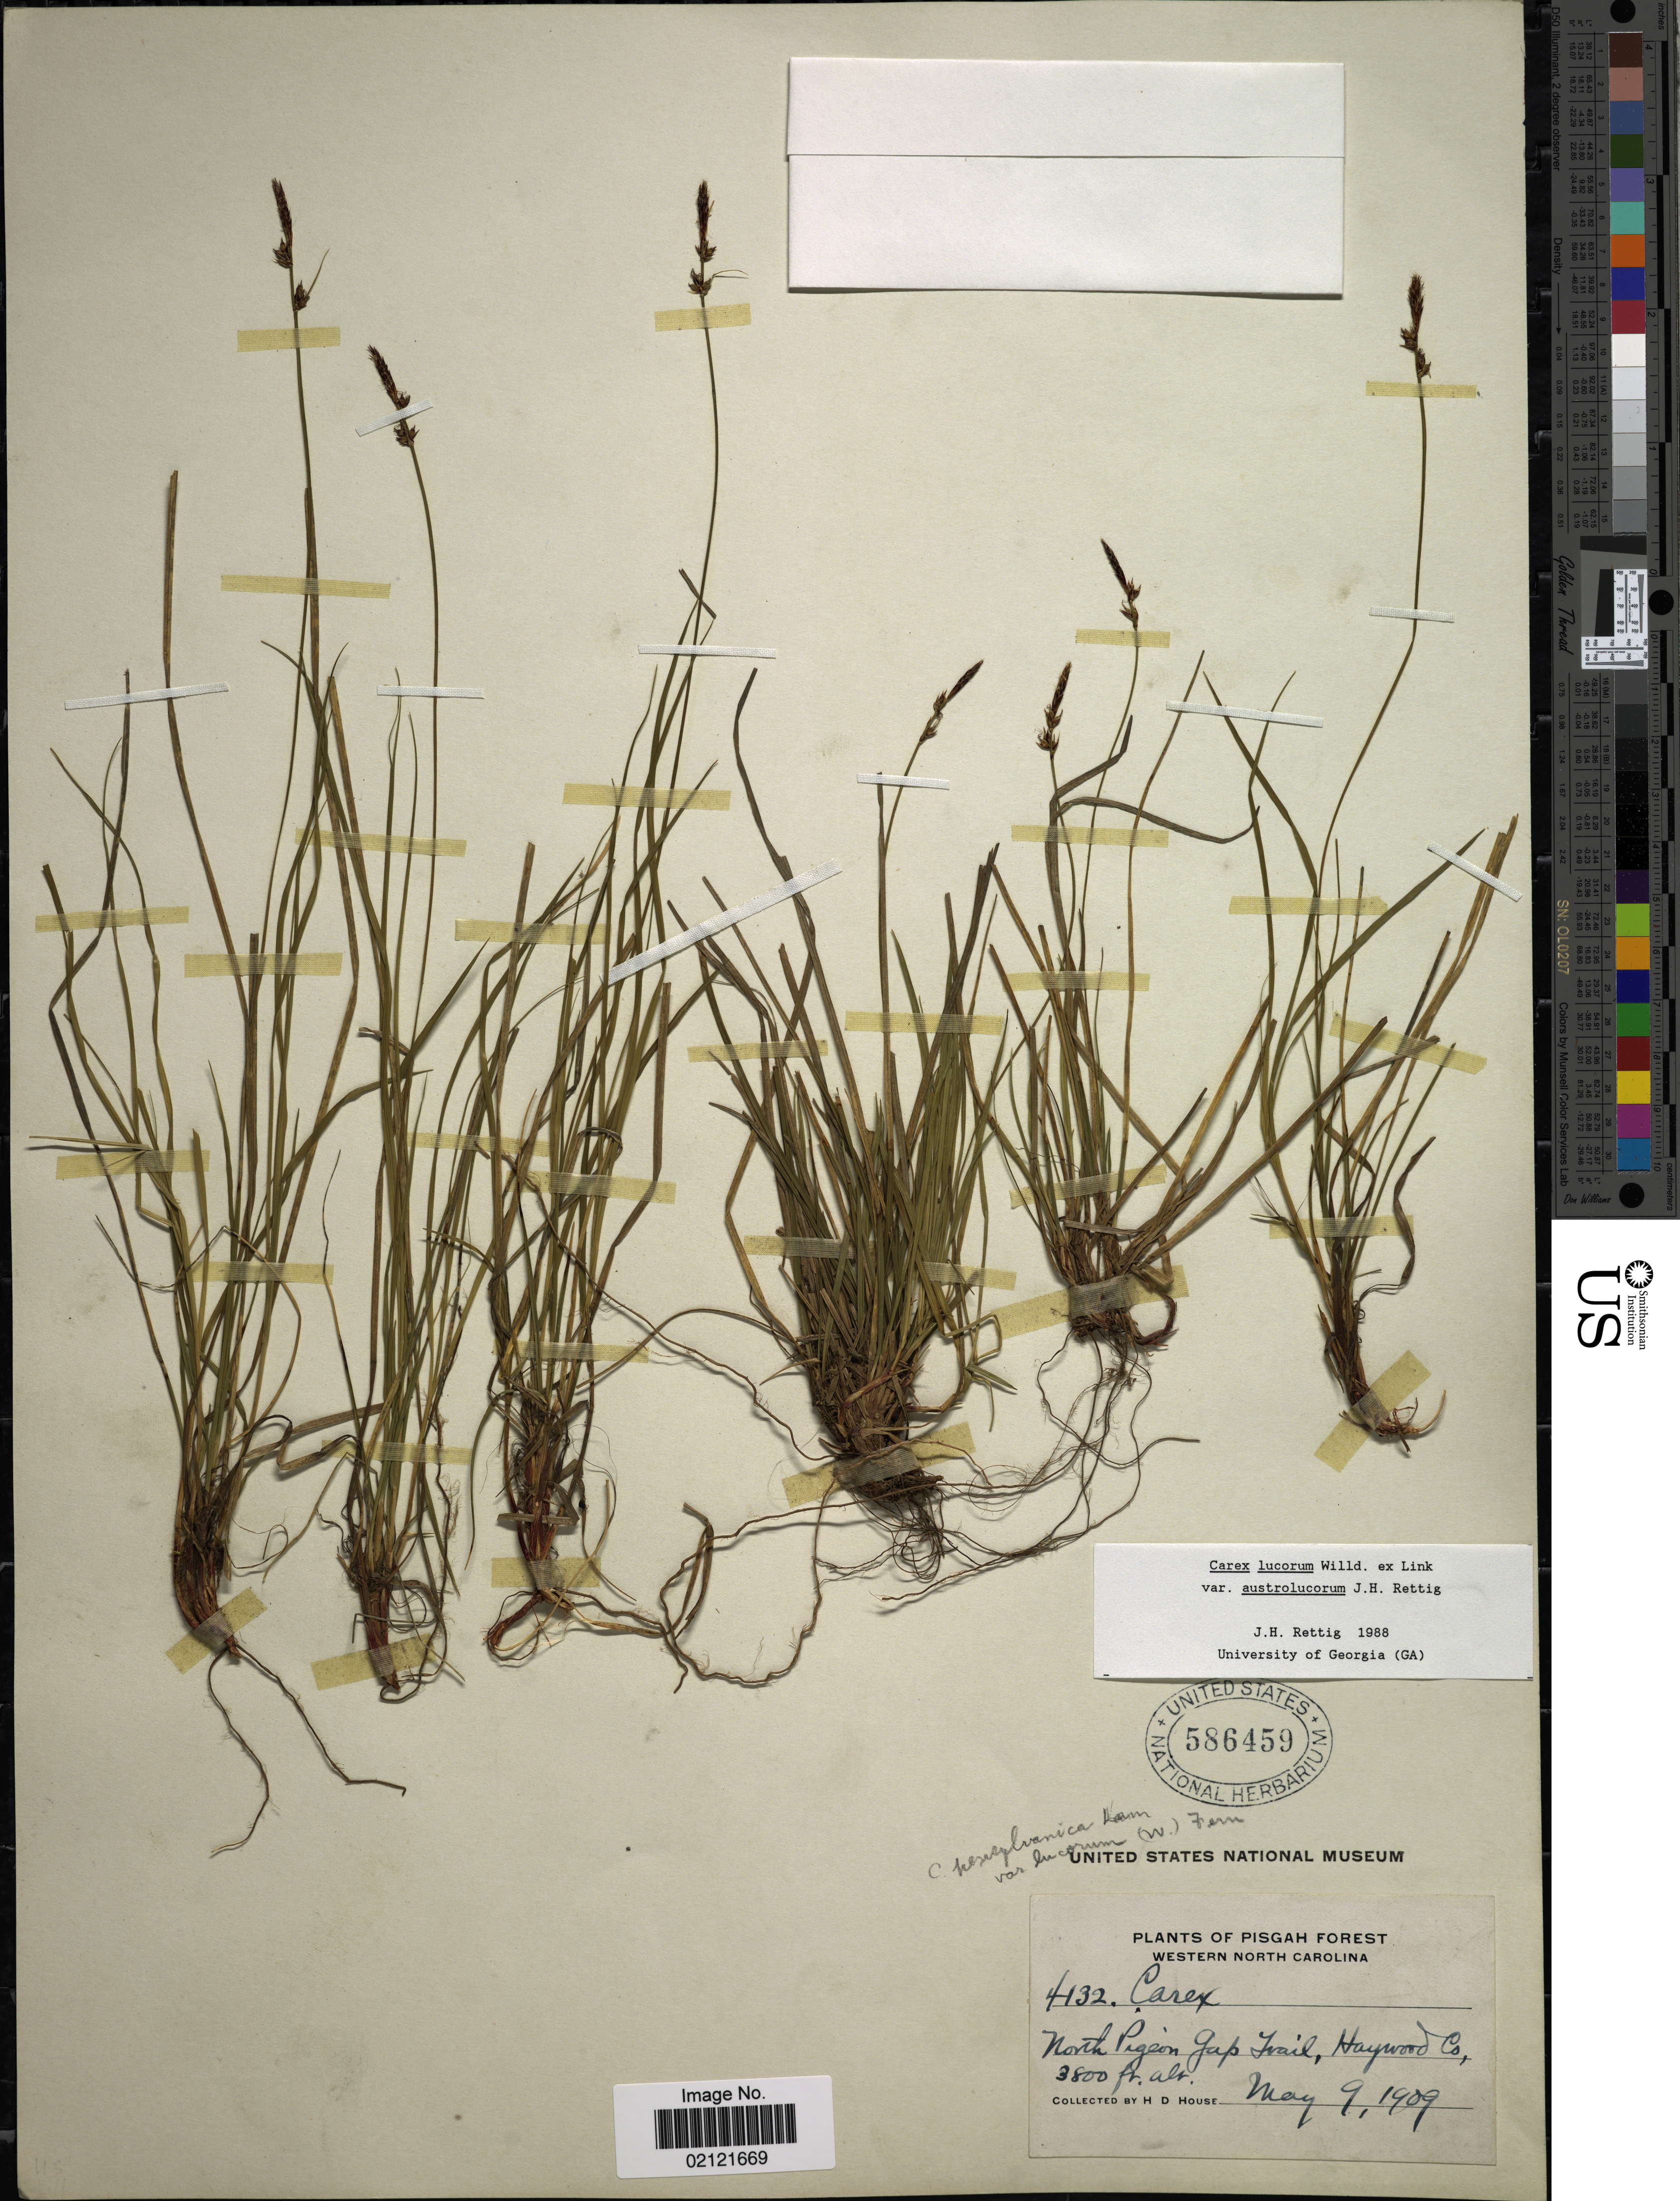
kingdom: Plantae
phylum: Tracheophyta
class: Liliopsida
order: Poales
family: Cyperaceae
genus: Carex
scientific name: Carex austrolucorum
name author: (Rettig) D.B. Poind. & Naczi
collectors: H. D. House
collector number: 4132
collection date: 1909-05-09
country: United States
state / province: North Carolina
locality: Pisgah Forest, Western North Carolina, North Pgeon Gap Trail, Haywood Co.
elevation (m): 1158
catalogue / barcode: US 586459